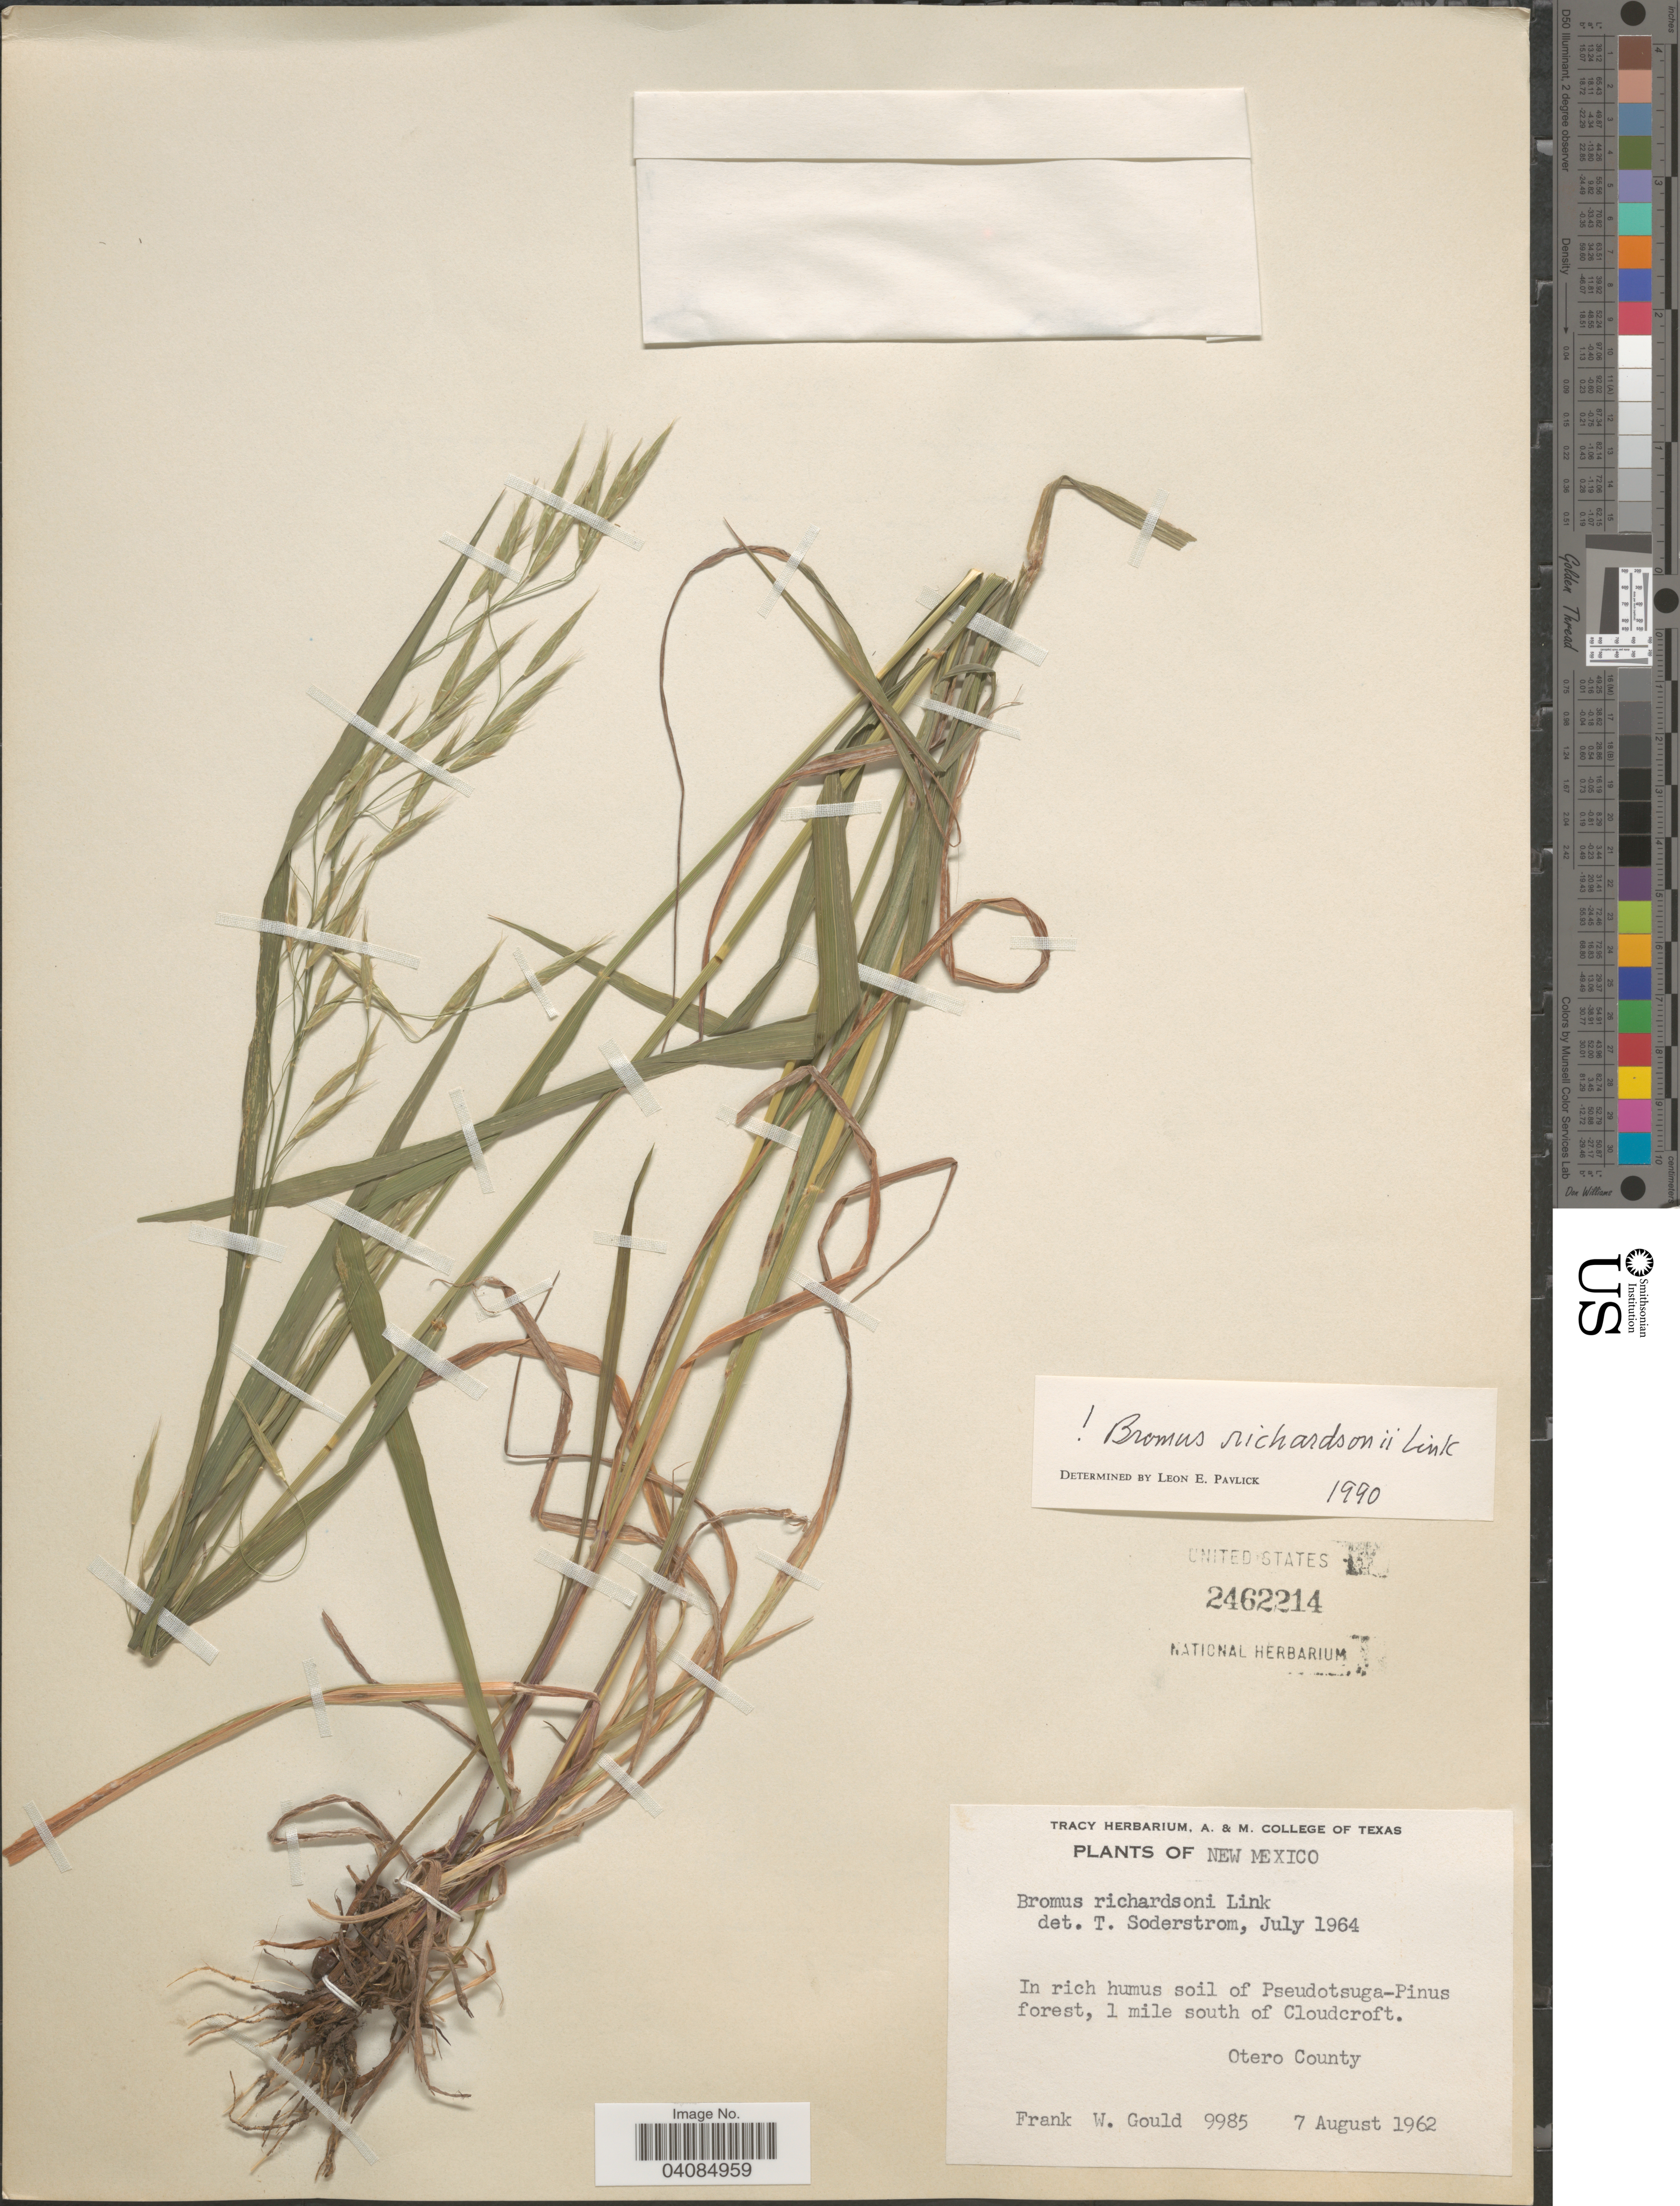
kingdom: Plantae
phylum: Tracheophyta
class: Liliopsida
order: Poales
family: Poaceae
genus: Bromus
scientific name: Bromus racemosus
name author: L.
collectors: F. W. Gould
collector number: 9985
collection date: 1962-08-07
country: United States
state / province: New Mexico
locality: In rich humus soil of Pseudotsuga-Pinus forest, 1 mile south of Cloudcroft. Otero County.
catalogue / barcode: US 2462214